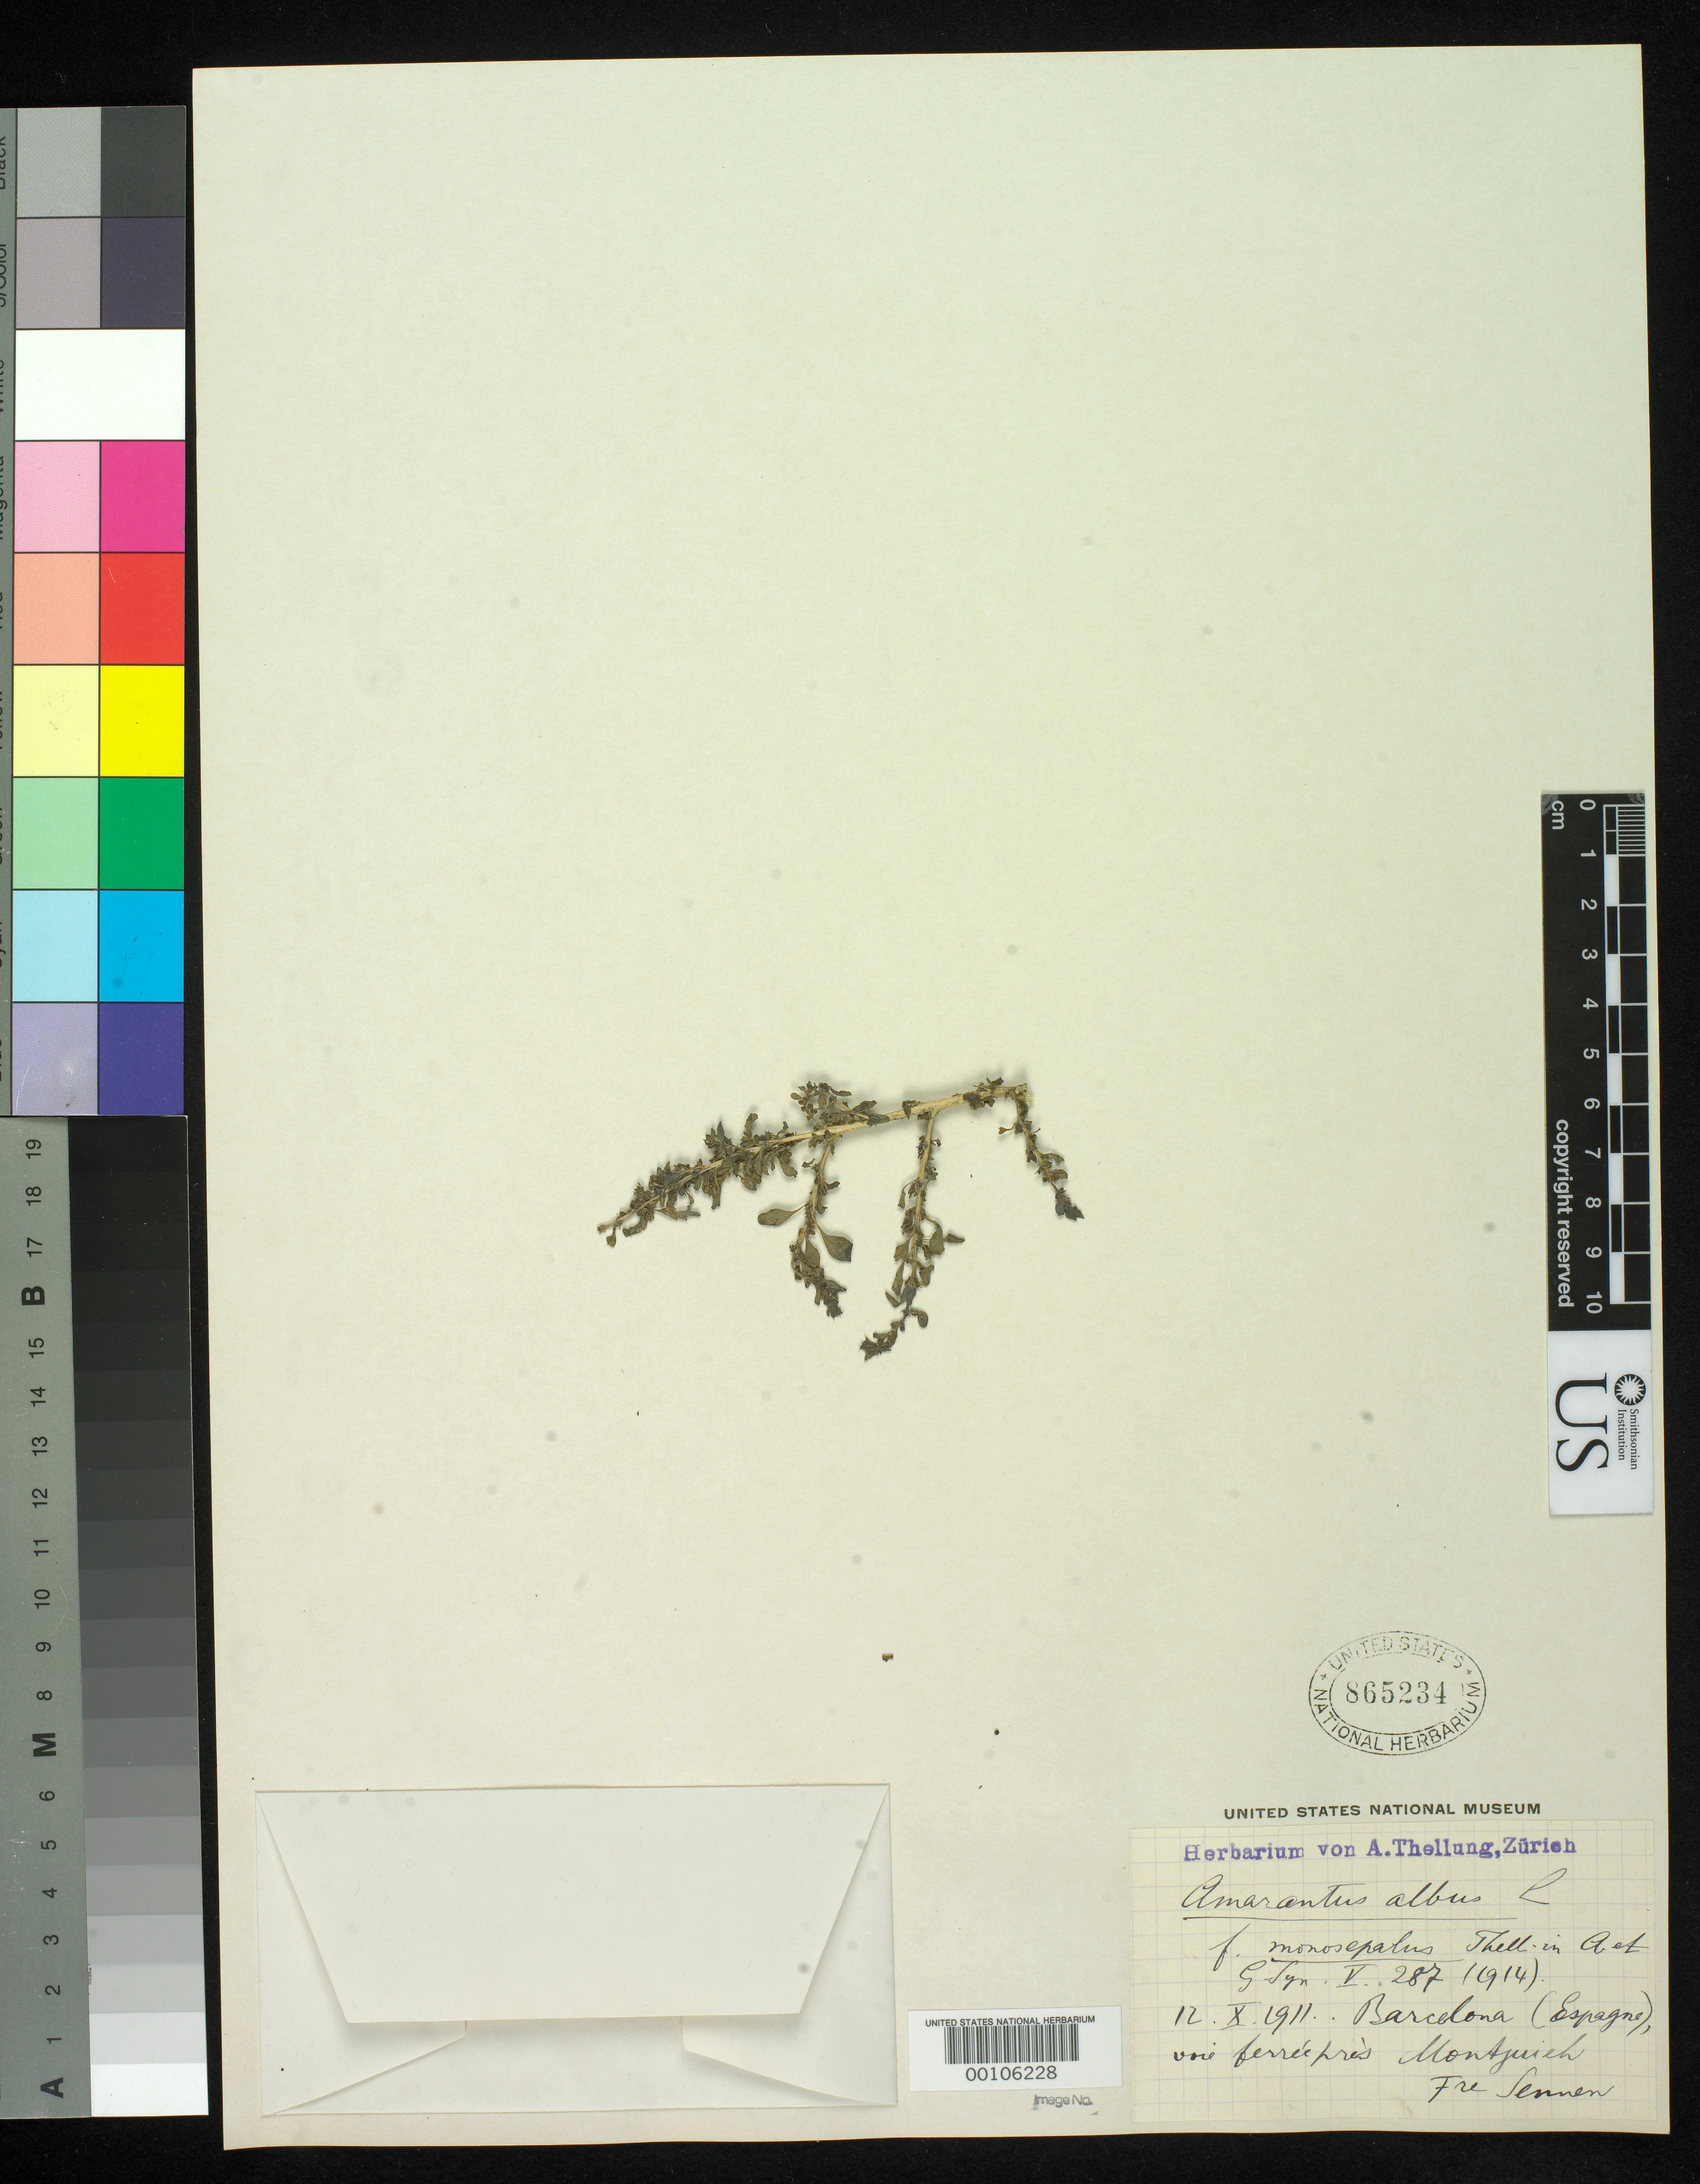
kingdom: Plantae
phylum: Tracheophyta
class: Magnoliopsida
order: Caryophyllales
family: Amaranthaceae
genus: Amaranthus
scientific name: Amaranthus albus var. monosepalus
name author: Thell. in Asch. & Graebn.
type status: Type Material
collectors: E. Blanc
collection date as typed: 12 Oct 1911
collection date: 1911-10-12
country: Spain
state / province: Catalunya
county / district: Barcelona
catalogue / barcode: US 865234